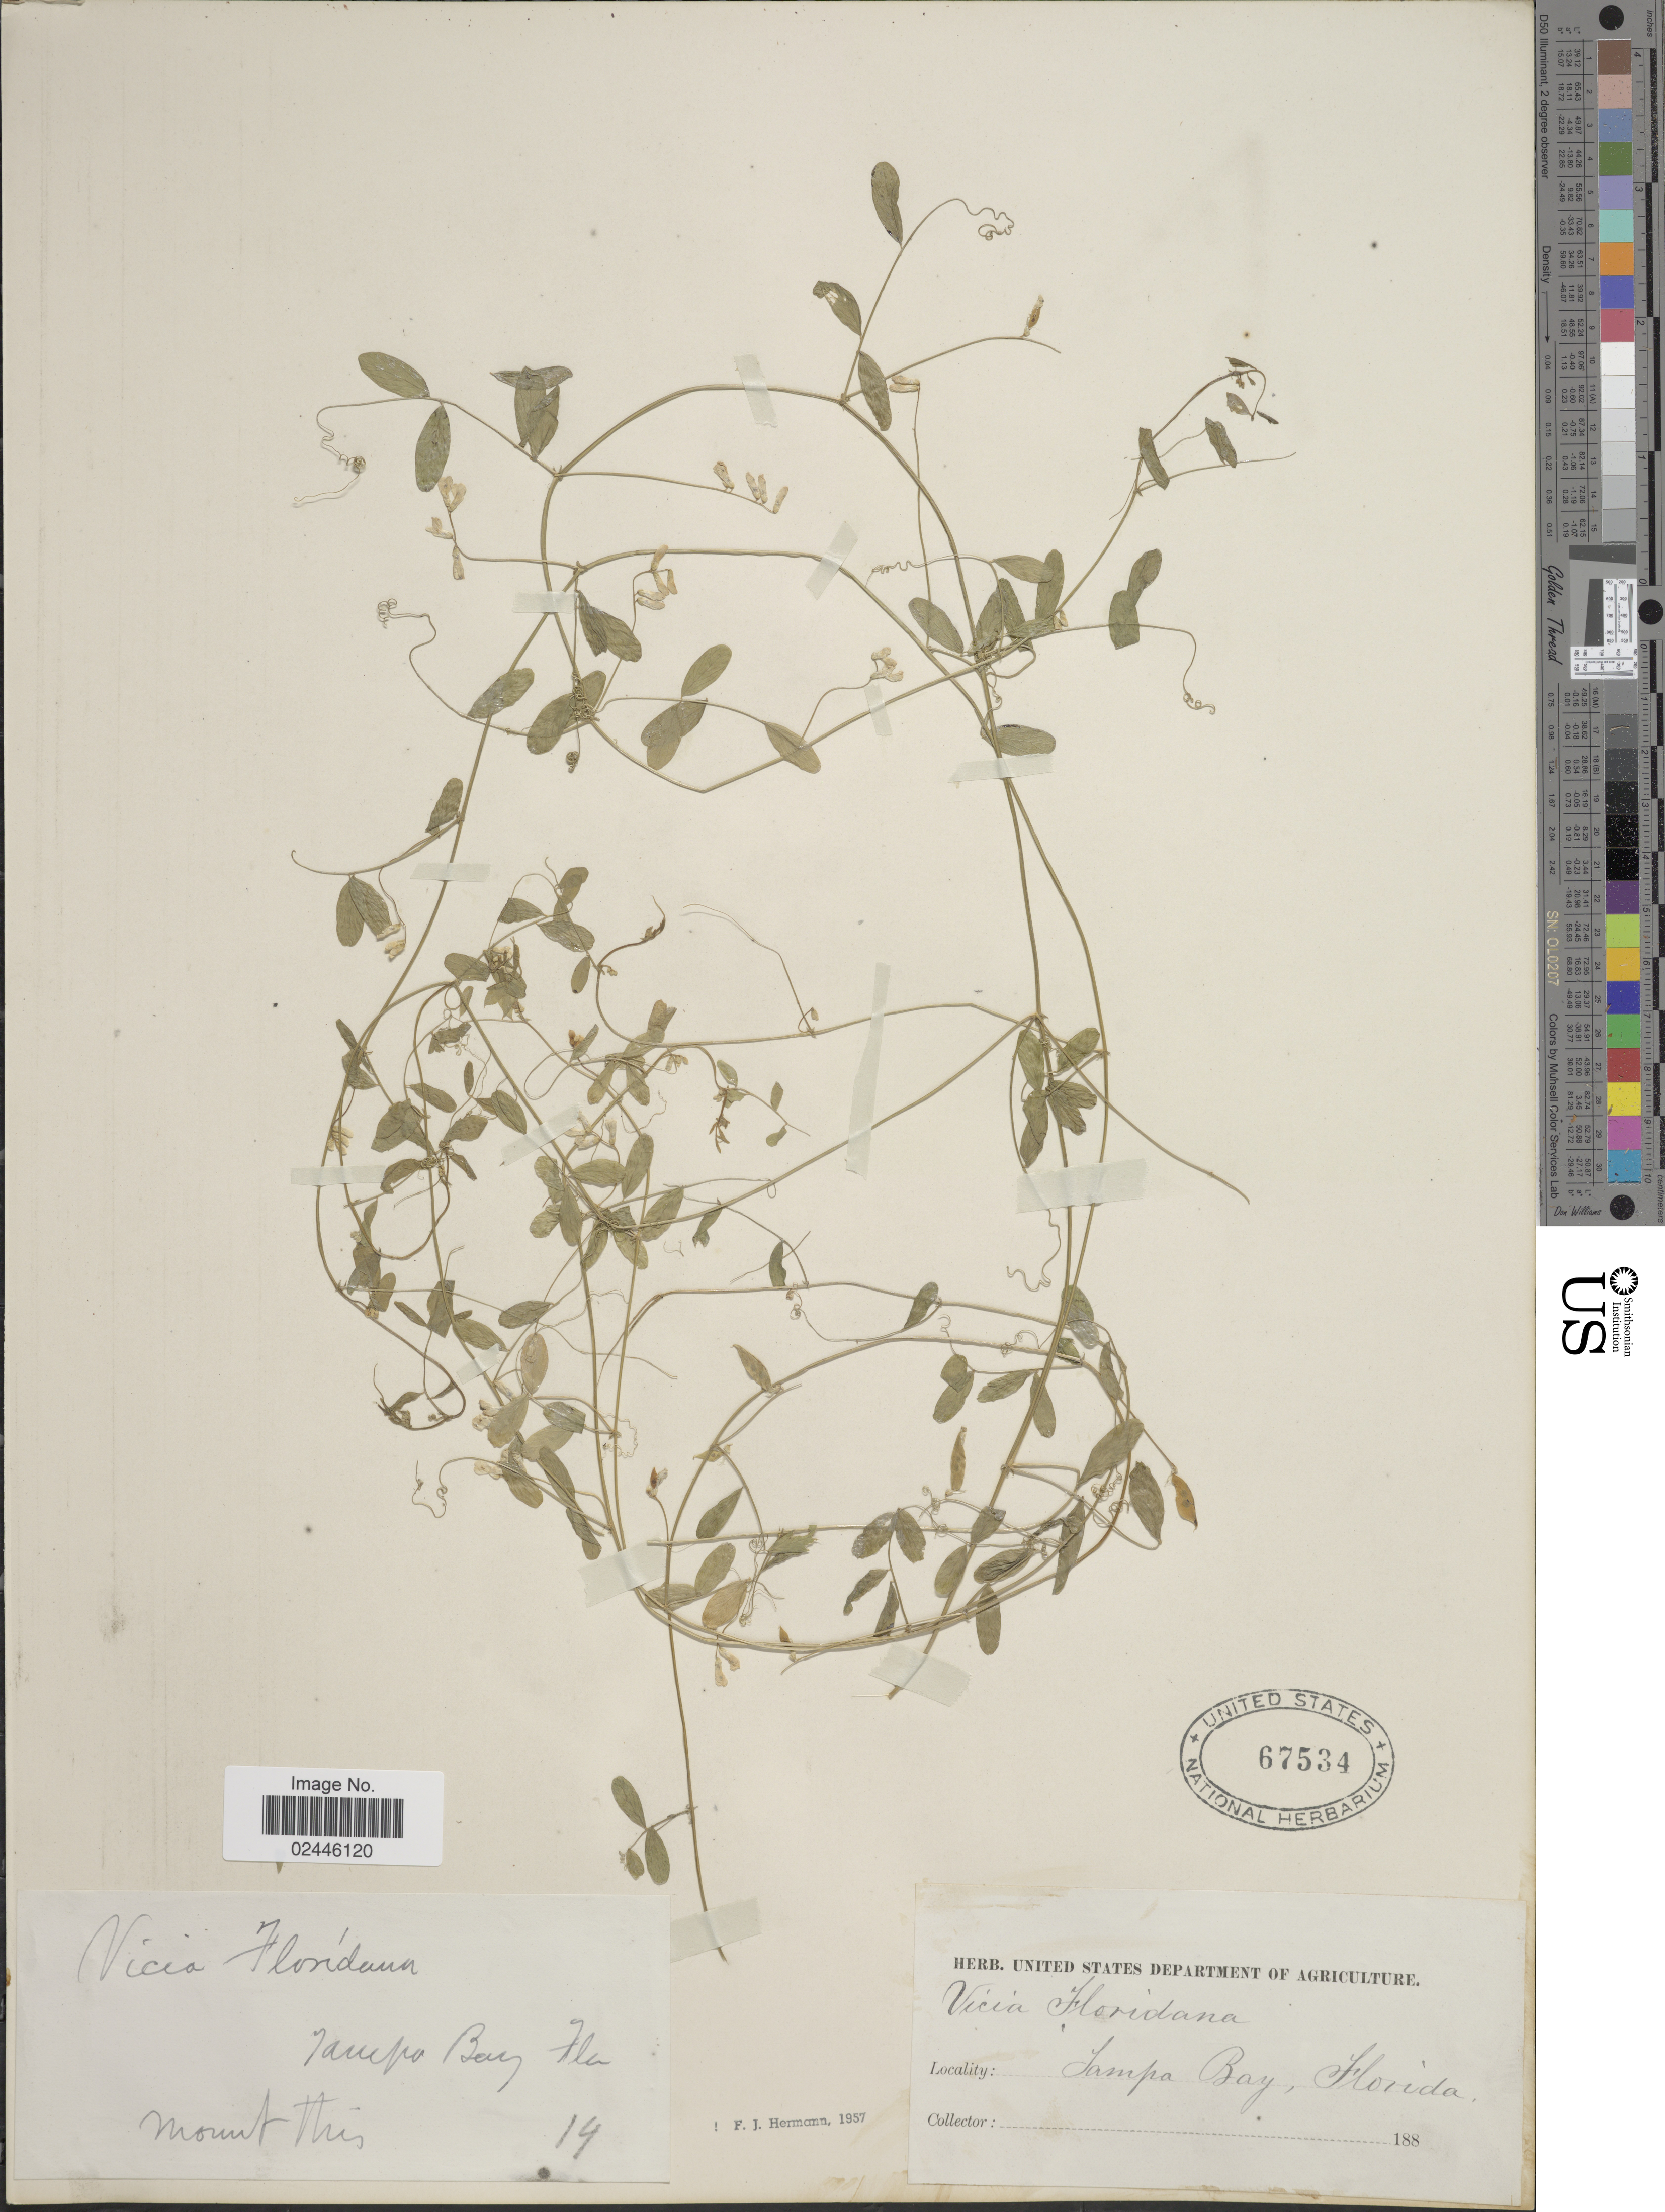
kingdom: Plantae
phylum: Tracheophyta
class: Magnoliopsida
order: Fabales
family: Fabaceae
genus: Vicia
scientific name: Vicia floridana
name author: S. Watson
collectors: Facchini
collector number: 14?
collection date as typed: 188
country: United States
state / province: Florida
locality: Tampa Bay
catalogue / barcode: US 67534